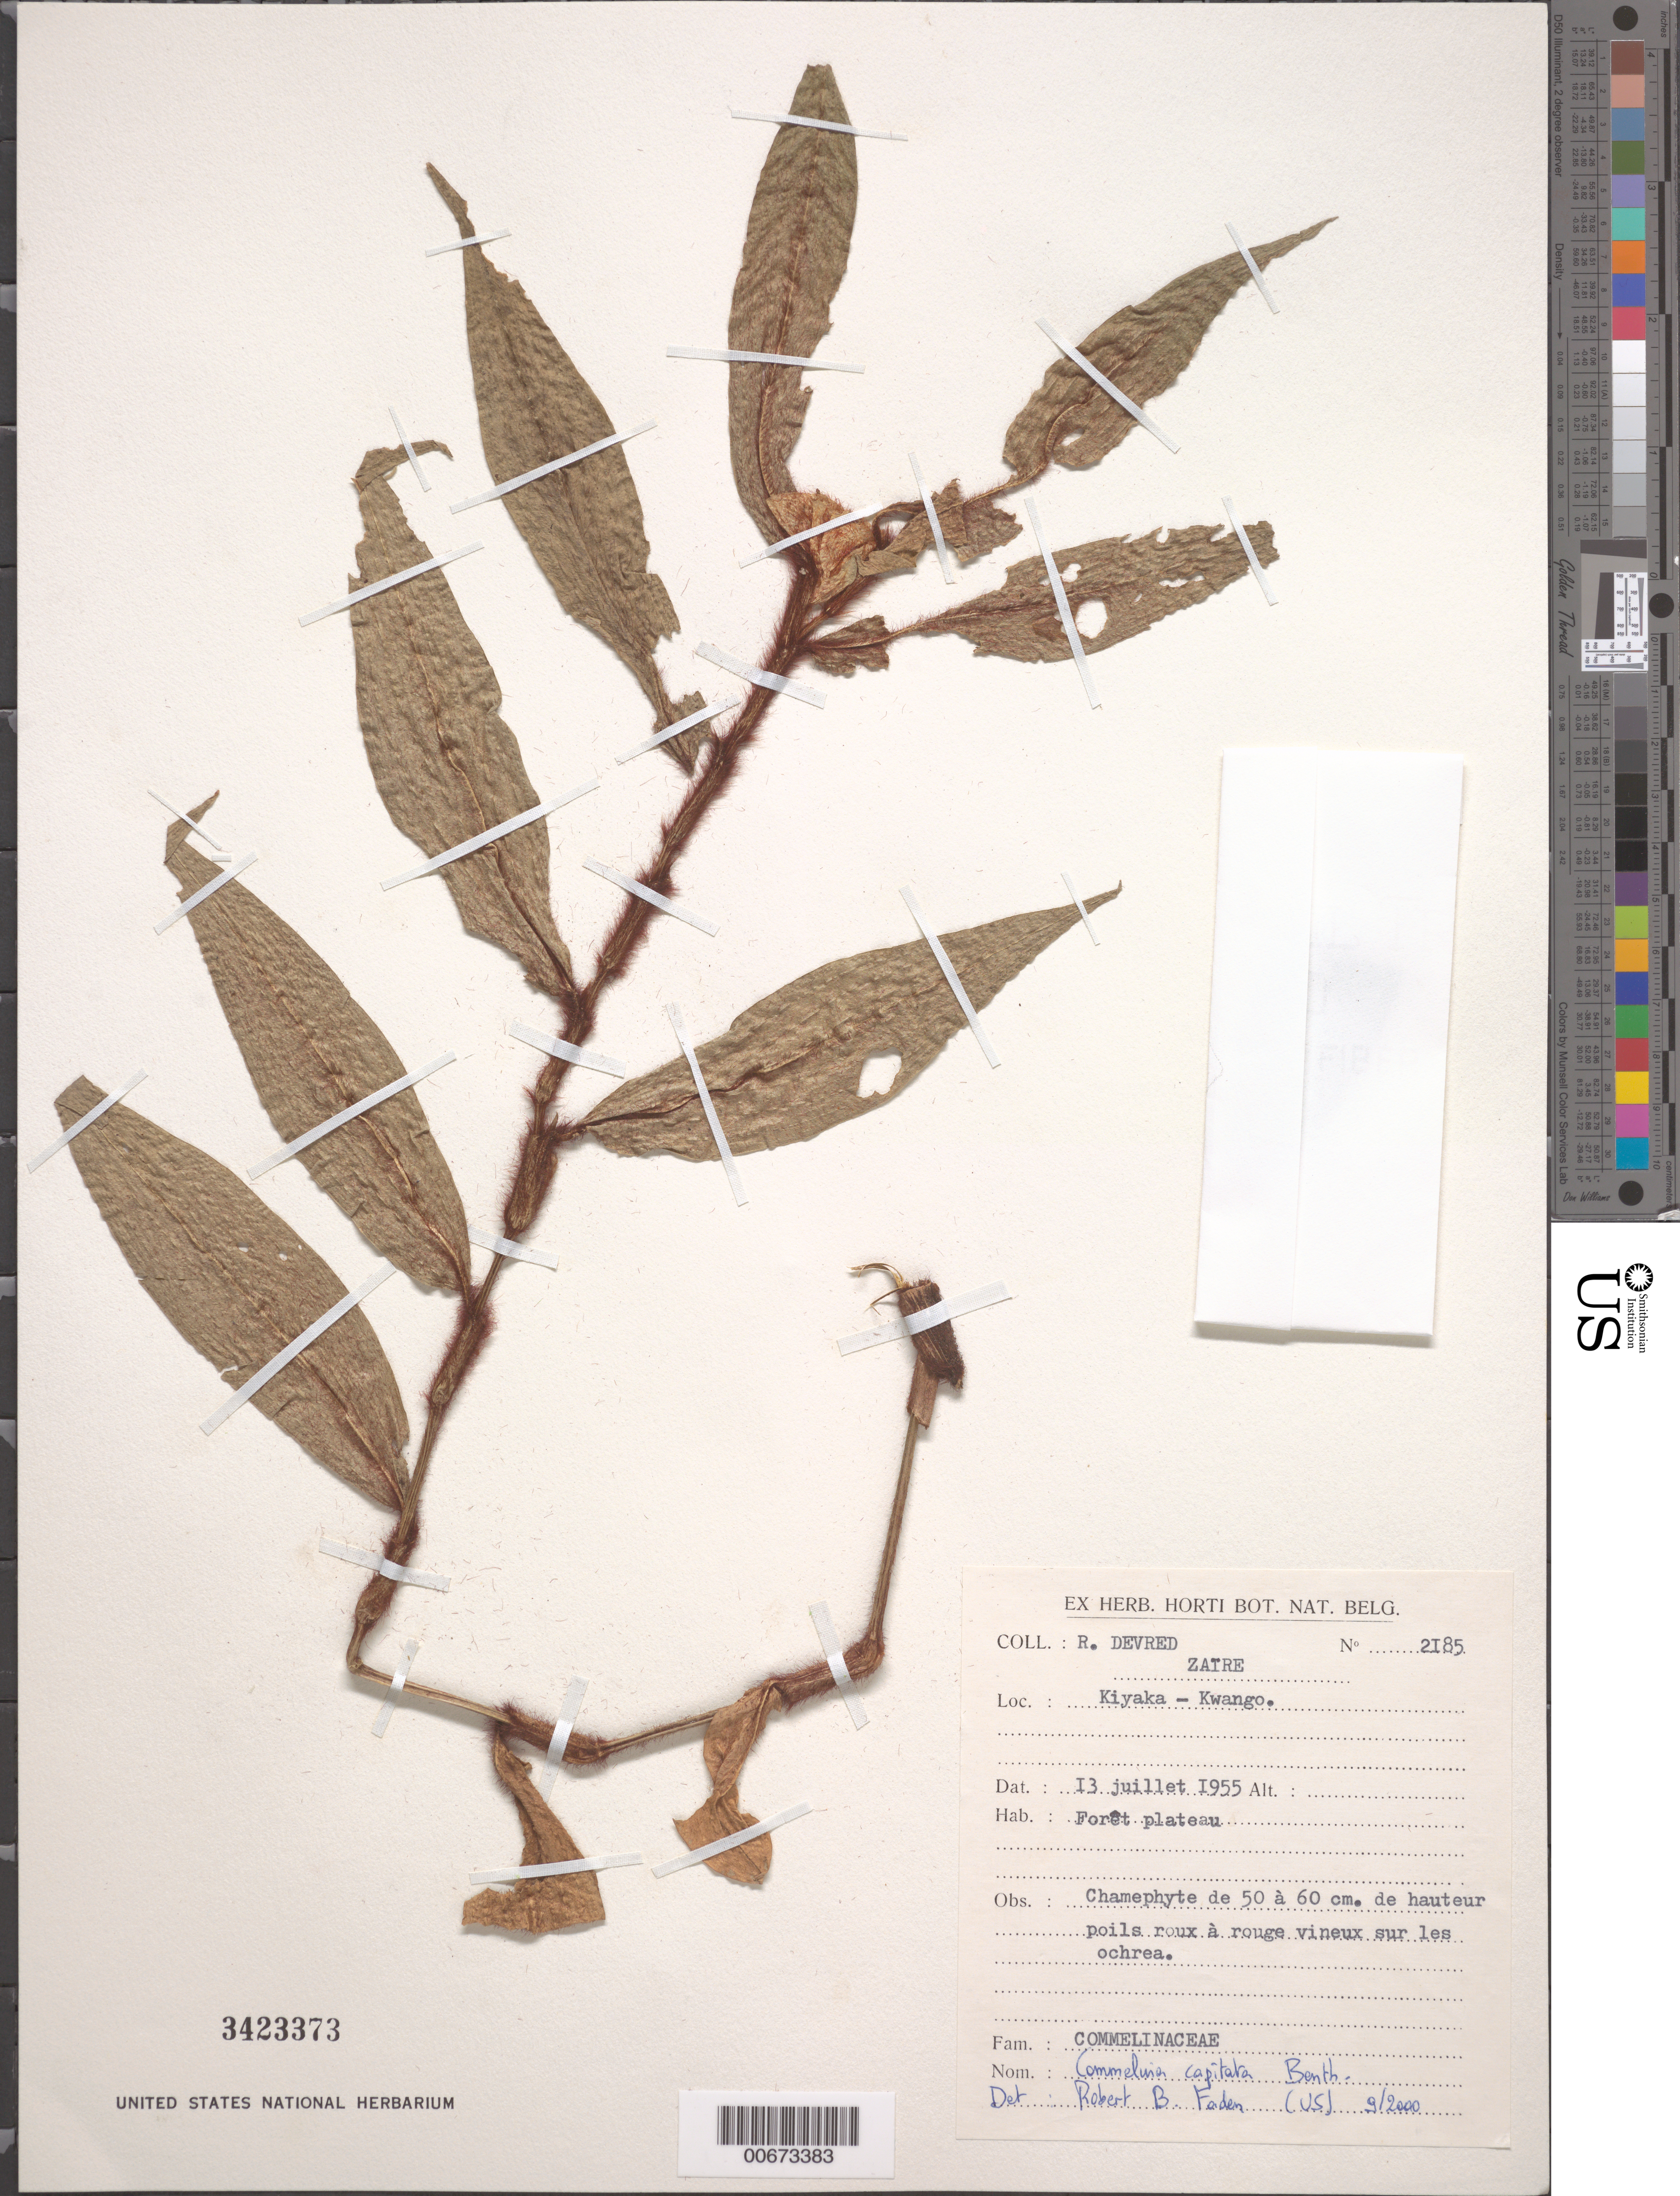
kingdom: Plantae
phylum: Tracheophyta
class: Liliopsida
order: Commelinales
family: Commelinaceae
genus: Commelina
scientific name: Commelina capitata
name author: Benth.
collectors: R. Devred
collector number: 2185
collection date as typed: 13 Jul 1955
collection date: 1955-07-13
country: Congo, Democratic Republic of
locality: Kiyaka - Kwango.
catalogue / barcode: US 3423373